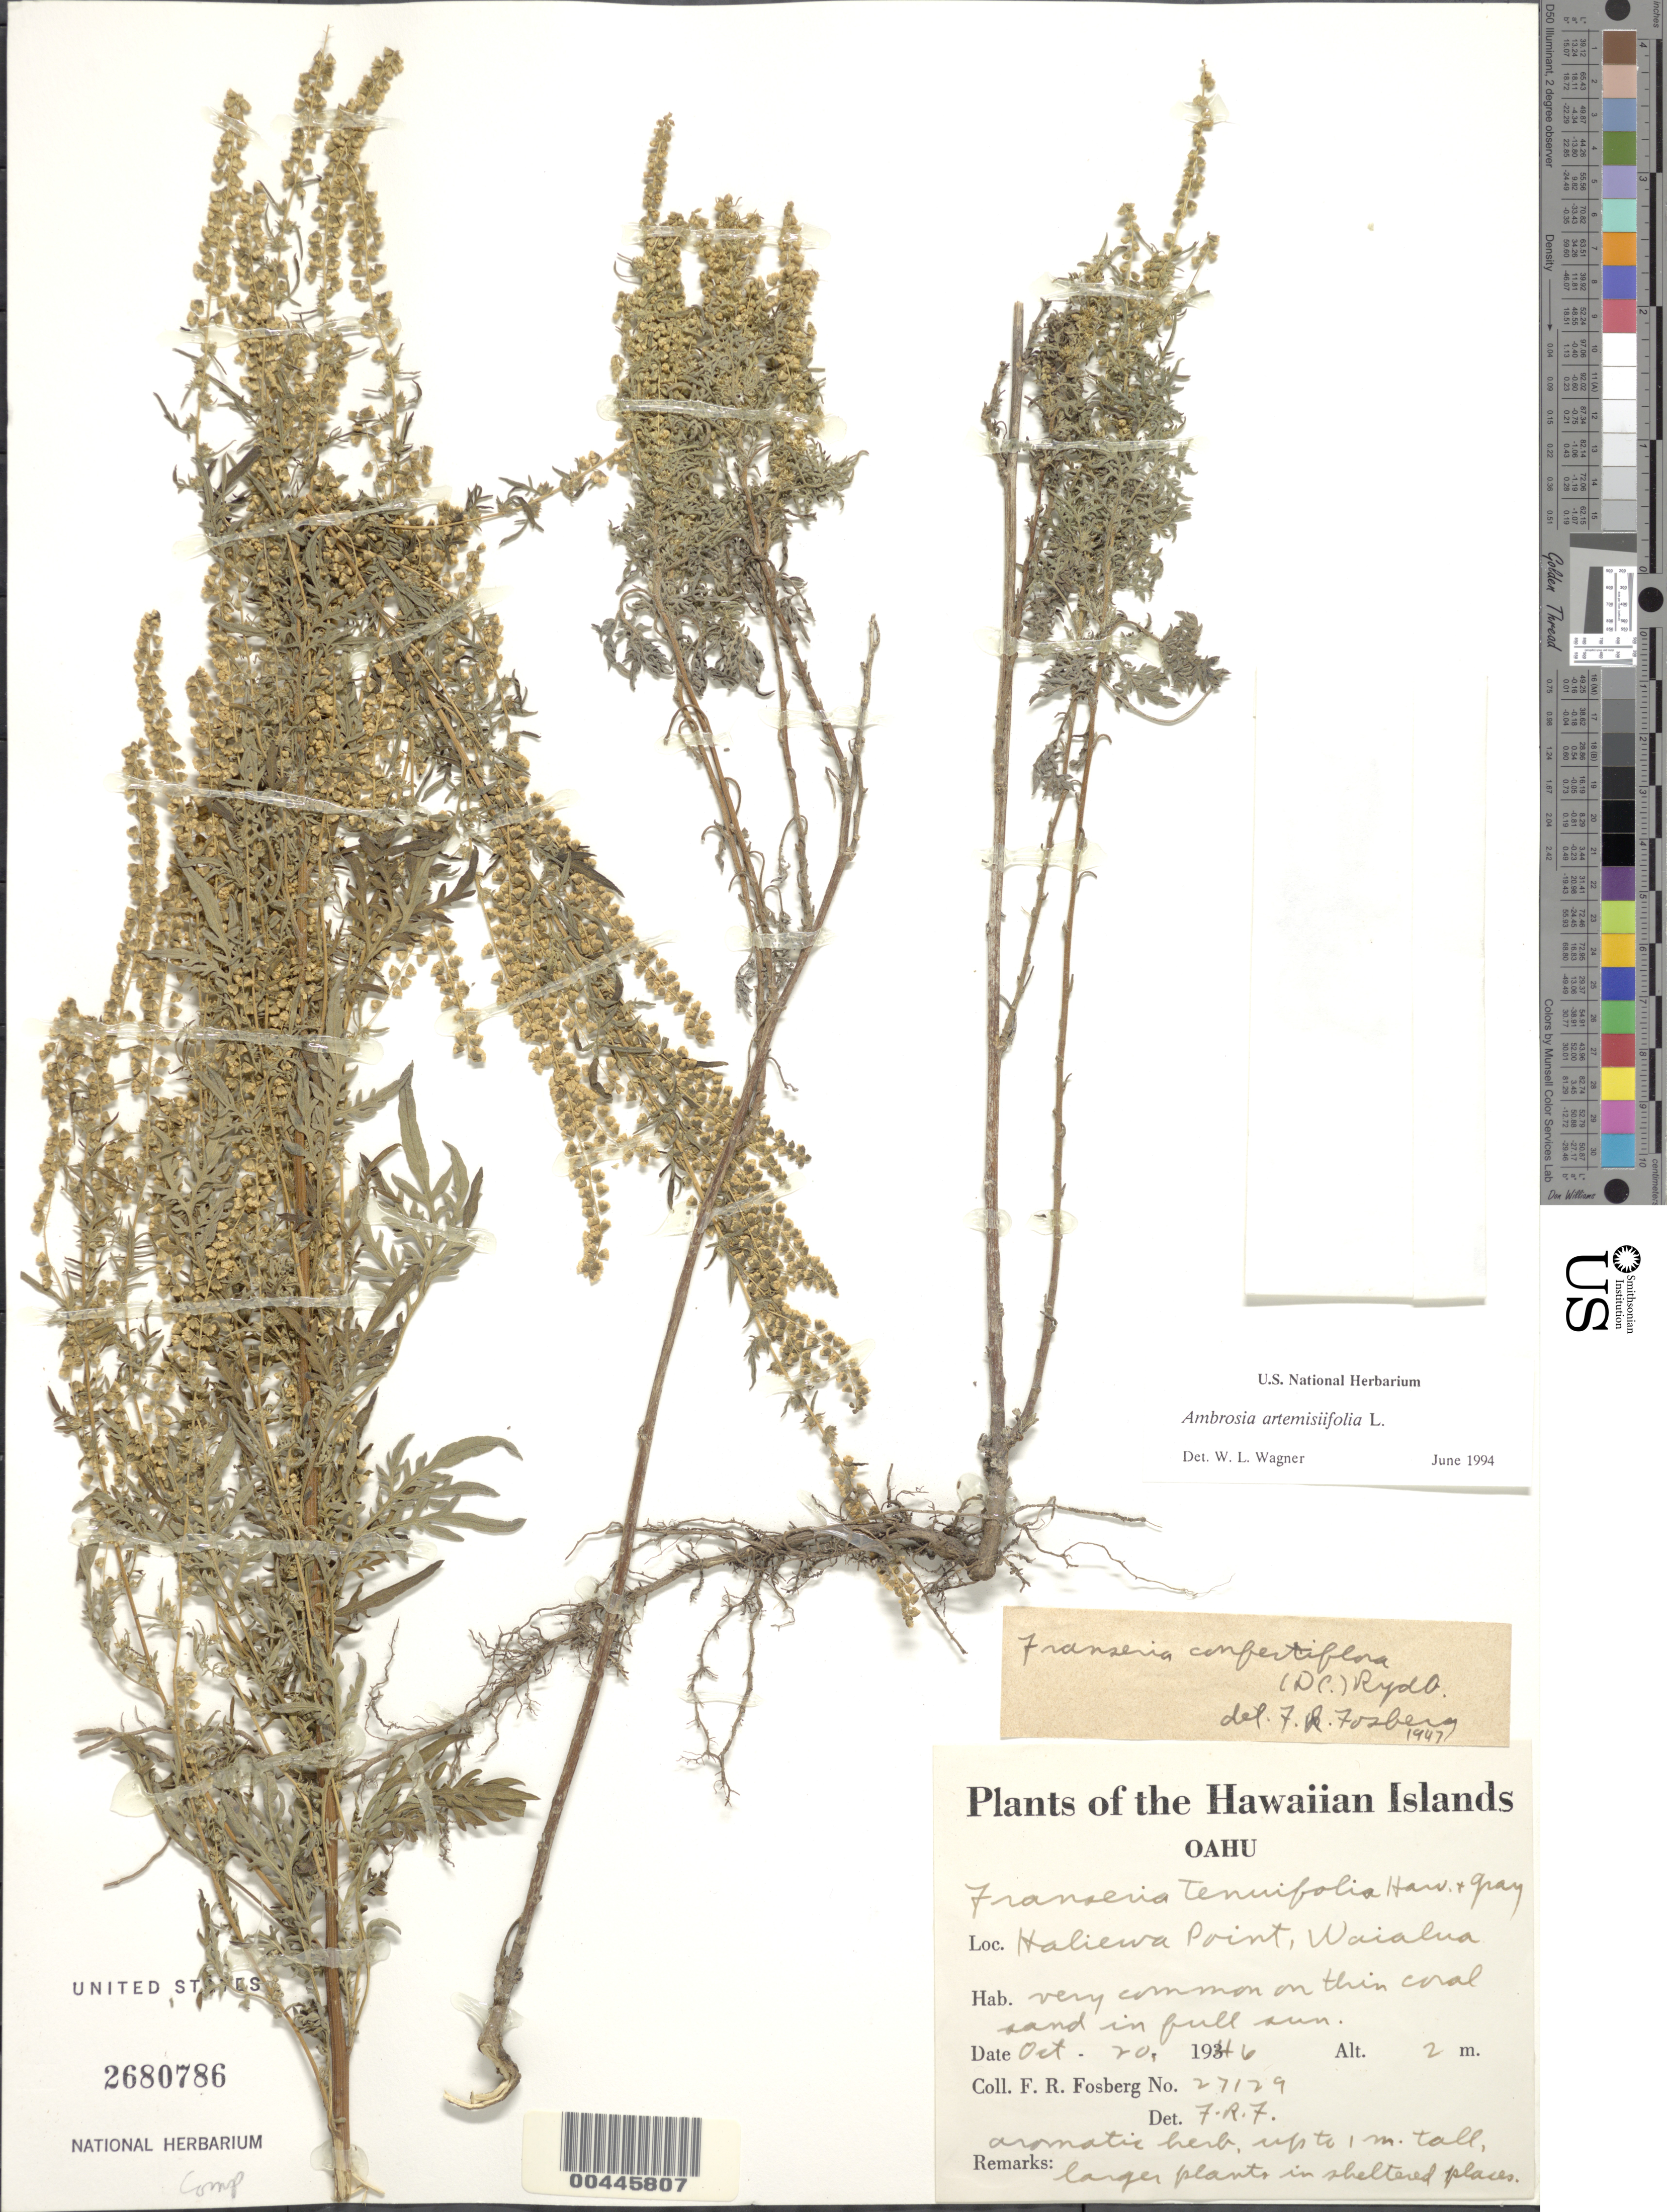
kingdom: Plantae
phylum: Tracheophyta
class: Magnoliopsida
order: Asterales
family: Asteraceae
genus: Ambrosia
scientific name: Ambrosia artemisiifolia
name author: L.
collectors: F. R. Fosberg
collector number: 27129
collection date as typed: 20 Oct 1946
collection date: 1946-10-20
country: United States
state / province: Hawaii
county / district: Honolulu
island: Oahu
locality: Haliewa Point, Waialua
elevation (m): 2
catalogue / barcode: US 2680786